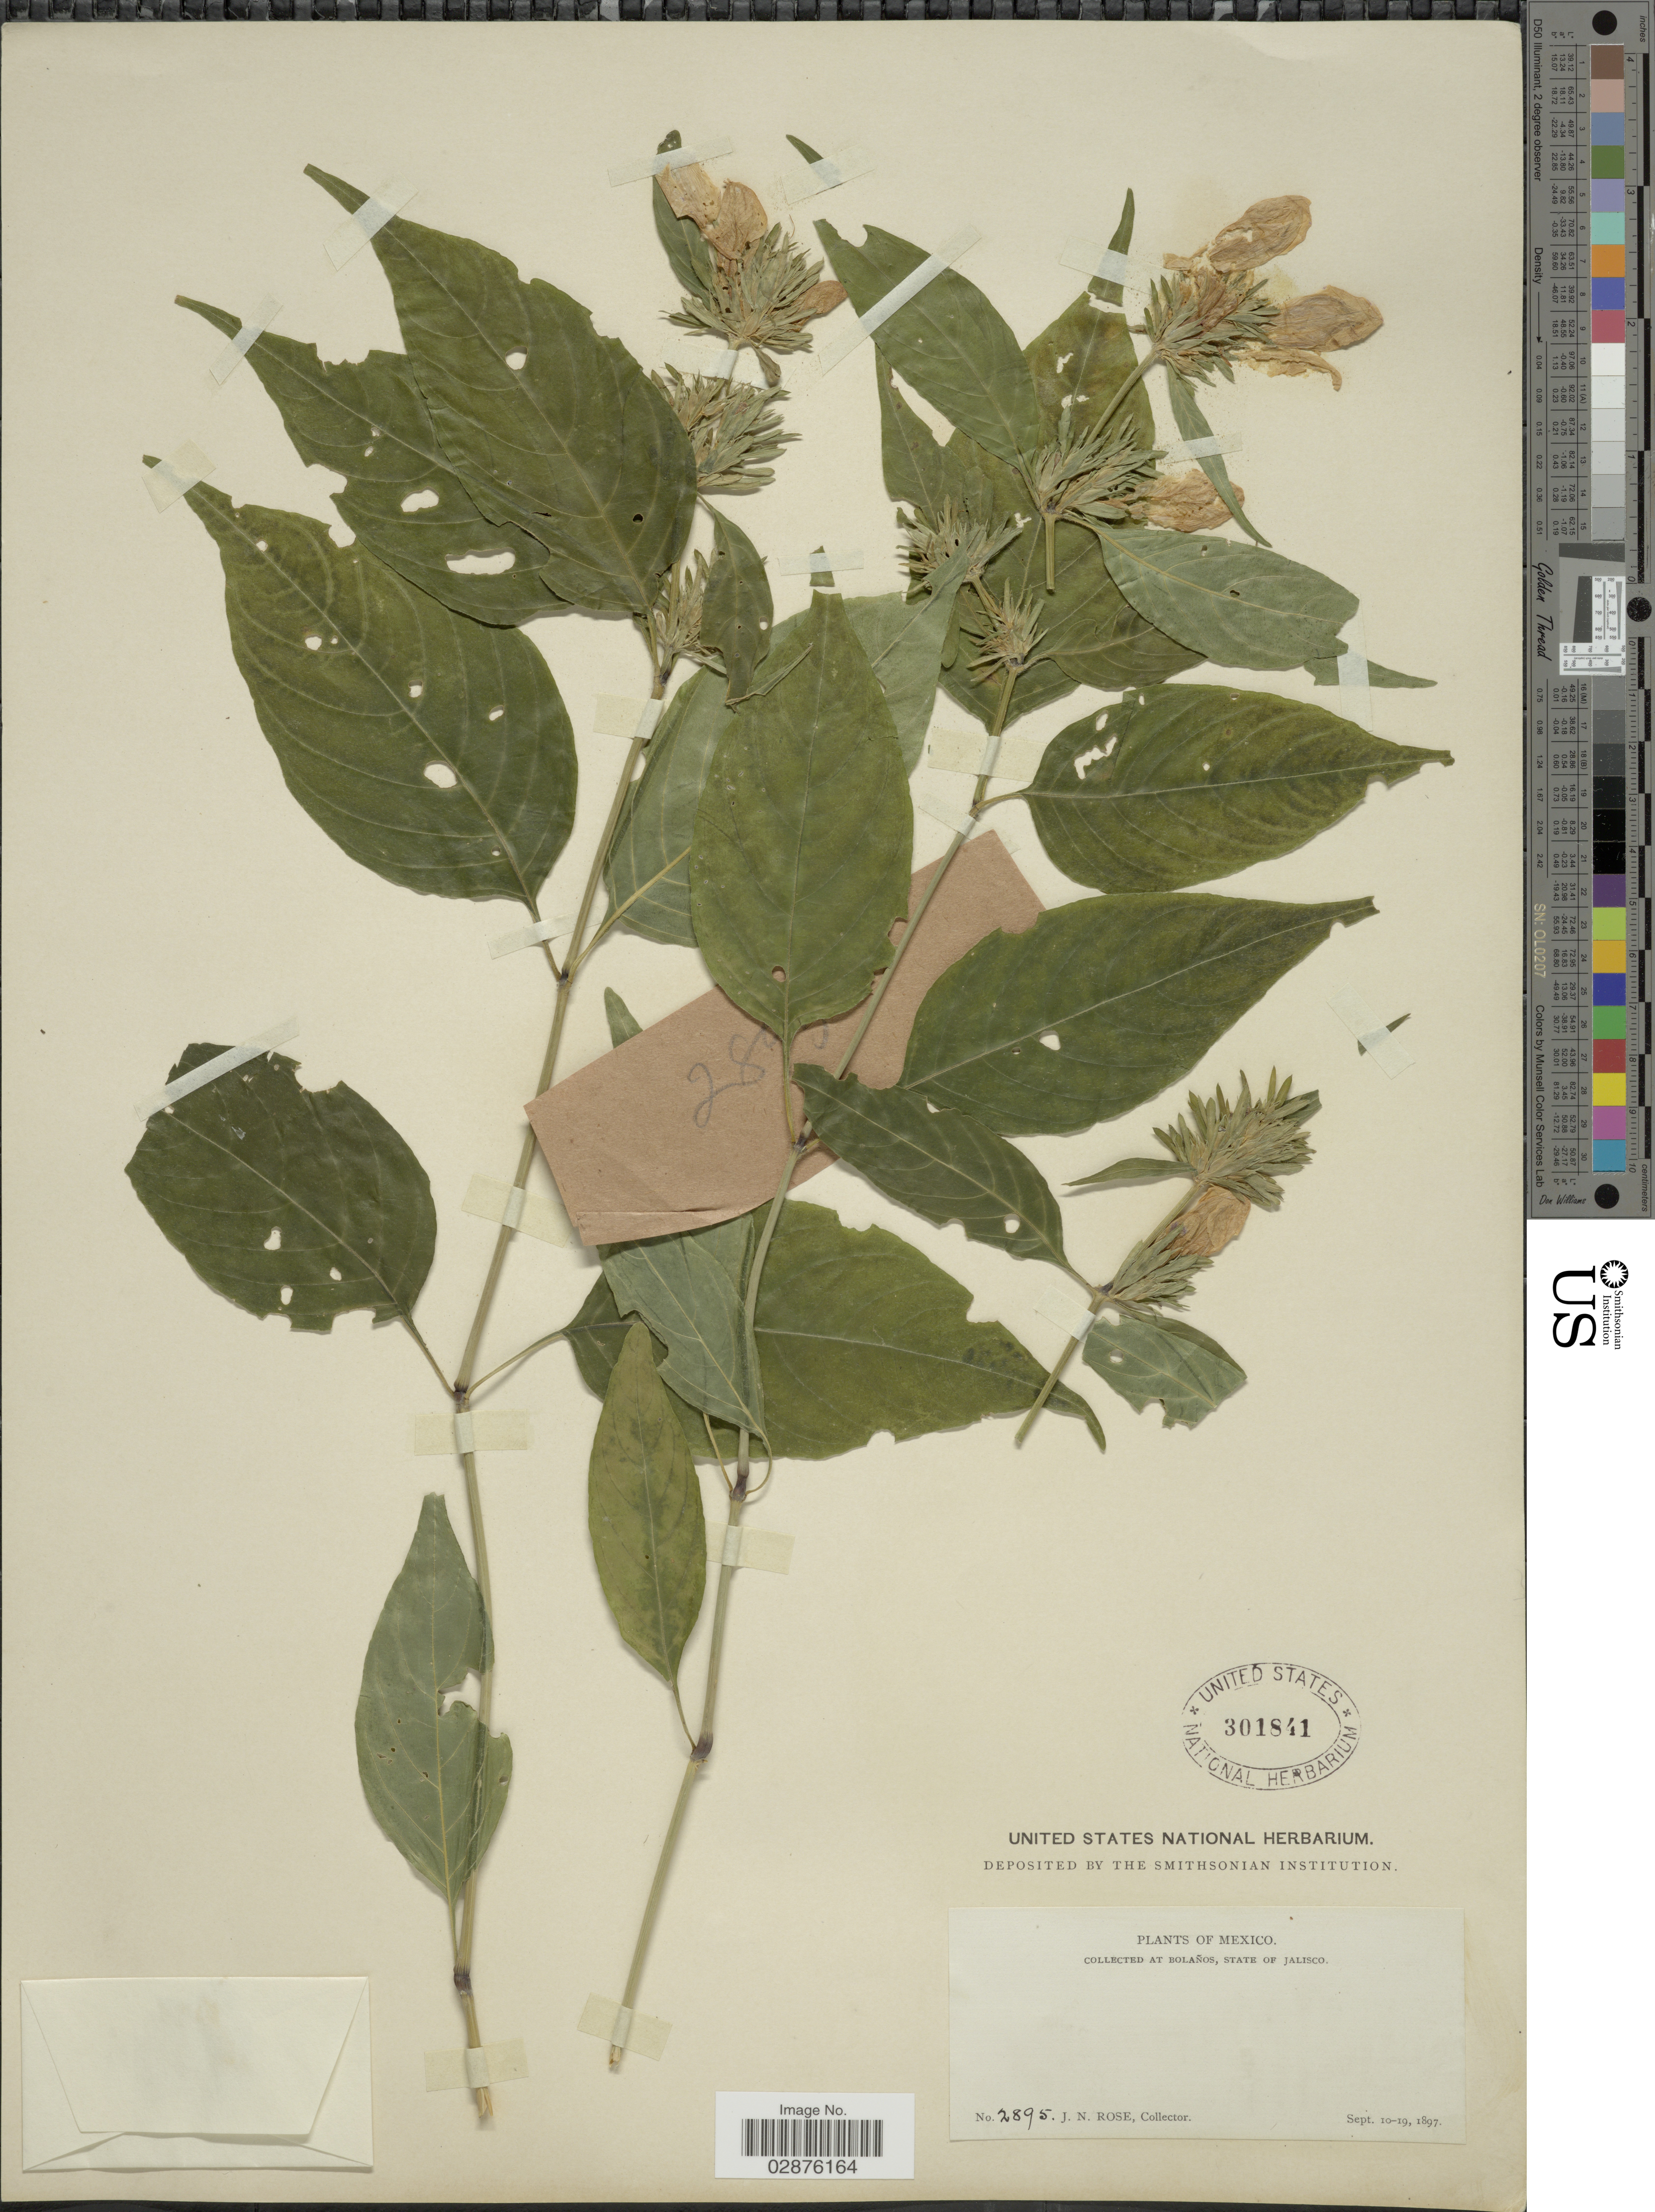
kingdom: Plantae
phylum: Tracheophyta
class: Magnoliopsida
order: Lamiales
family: Acanthaceae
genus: Justicia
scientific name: Justicia caudata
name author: A. Gray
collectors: J. N. Rose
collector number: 2895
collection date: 1897-09-10/1897-09-19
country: Mexico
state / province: Jalisco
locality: At Bolaños.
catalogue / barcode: US 301841